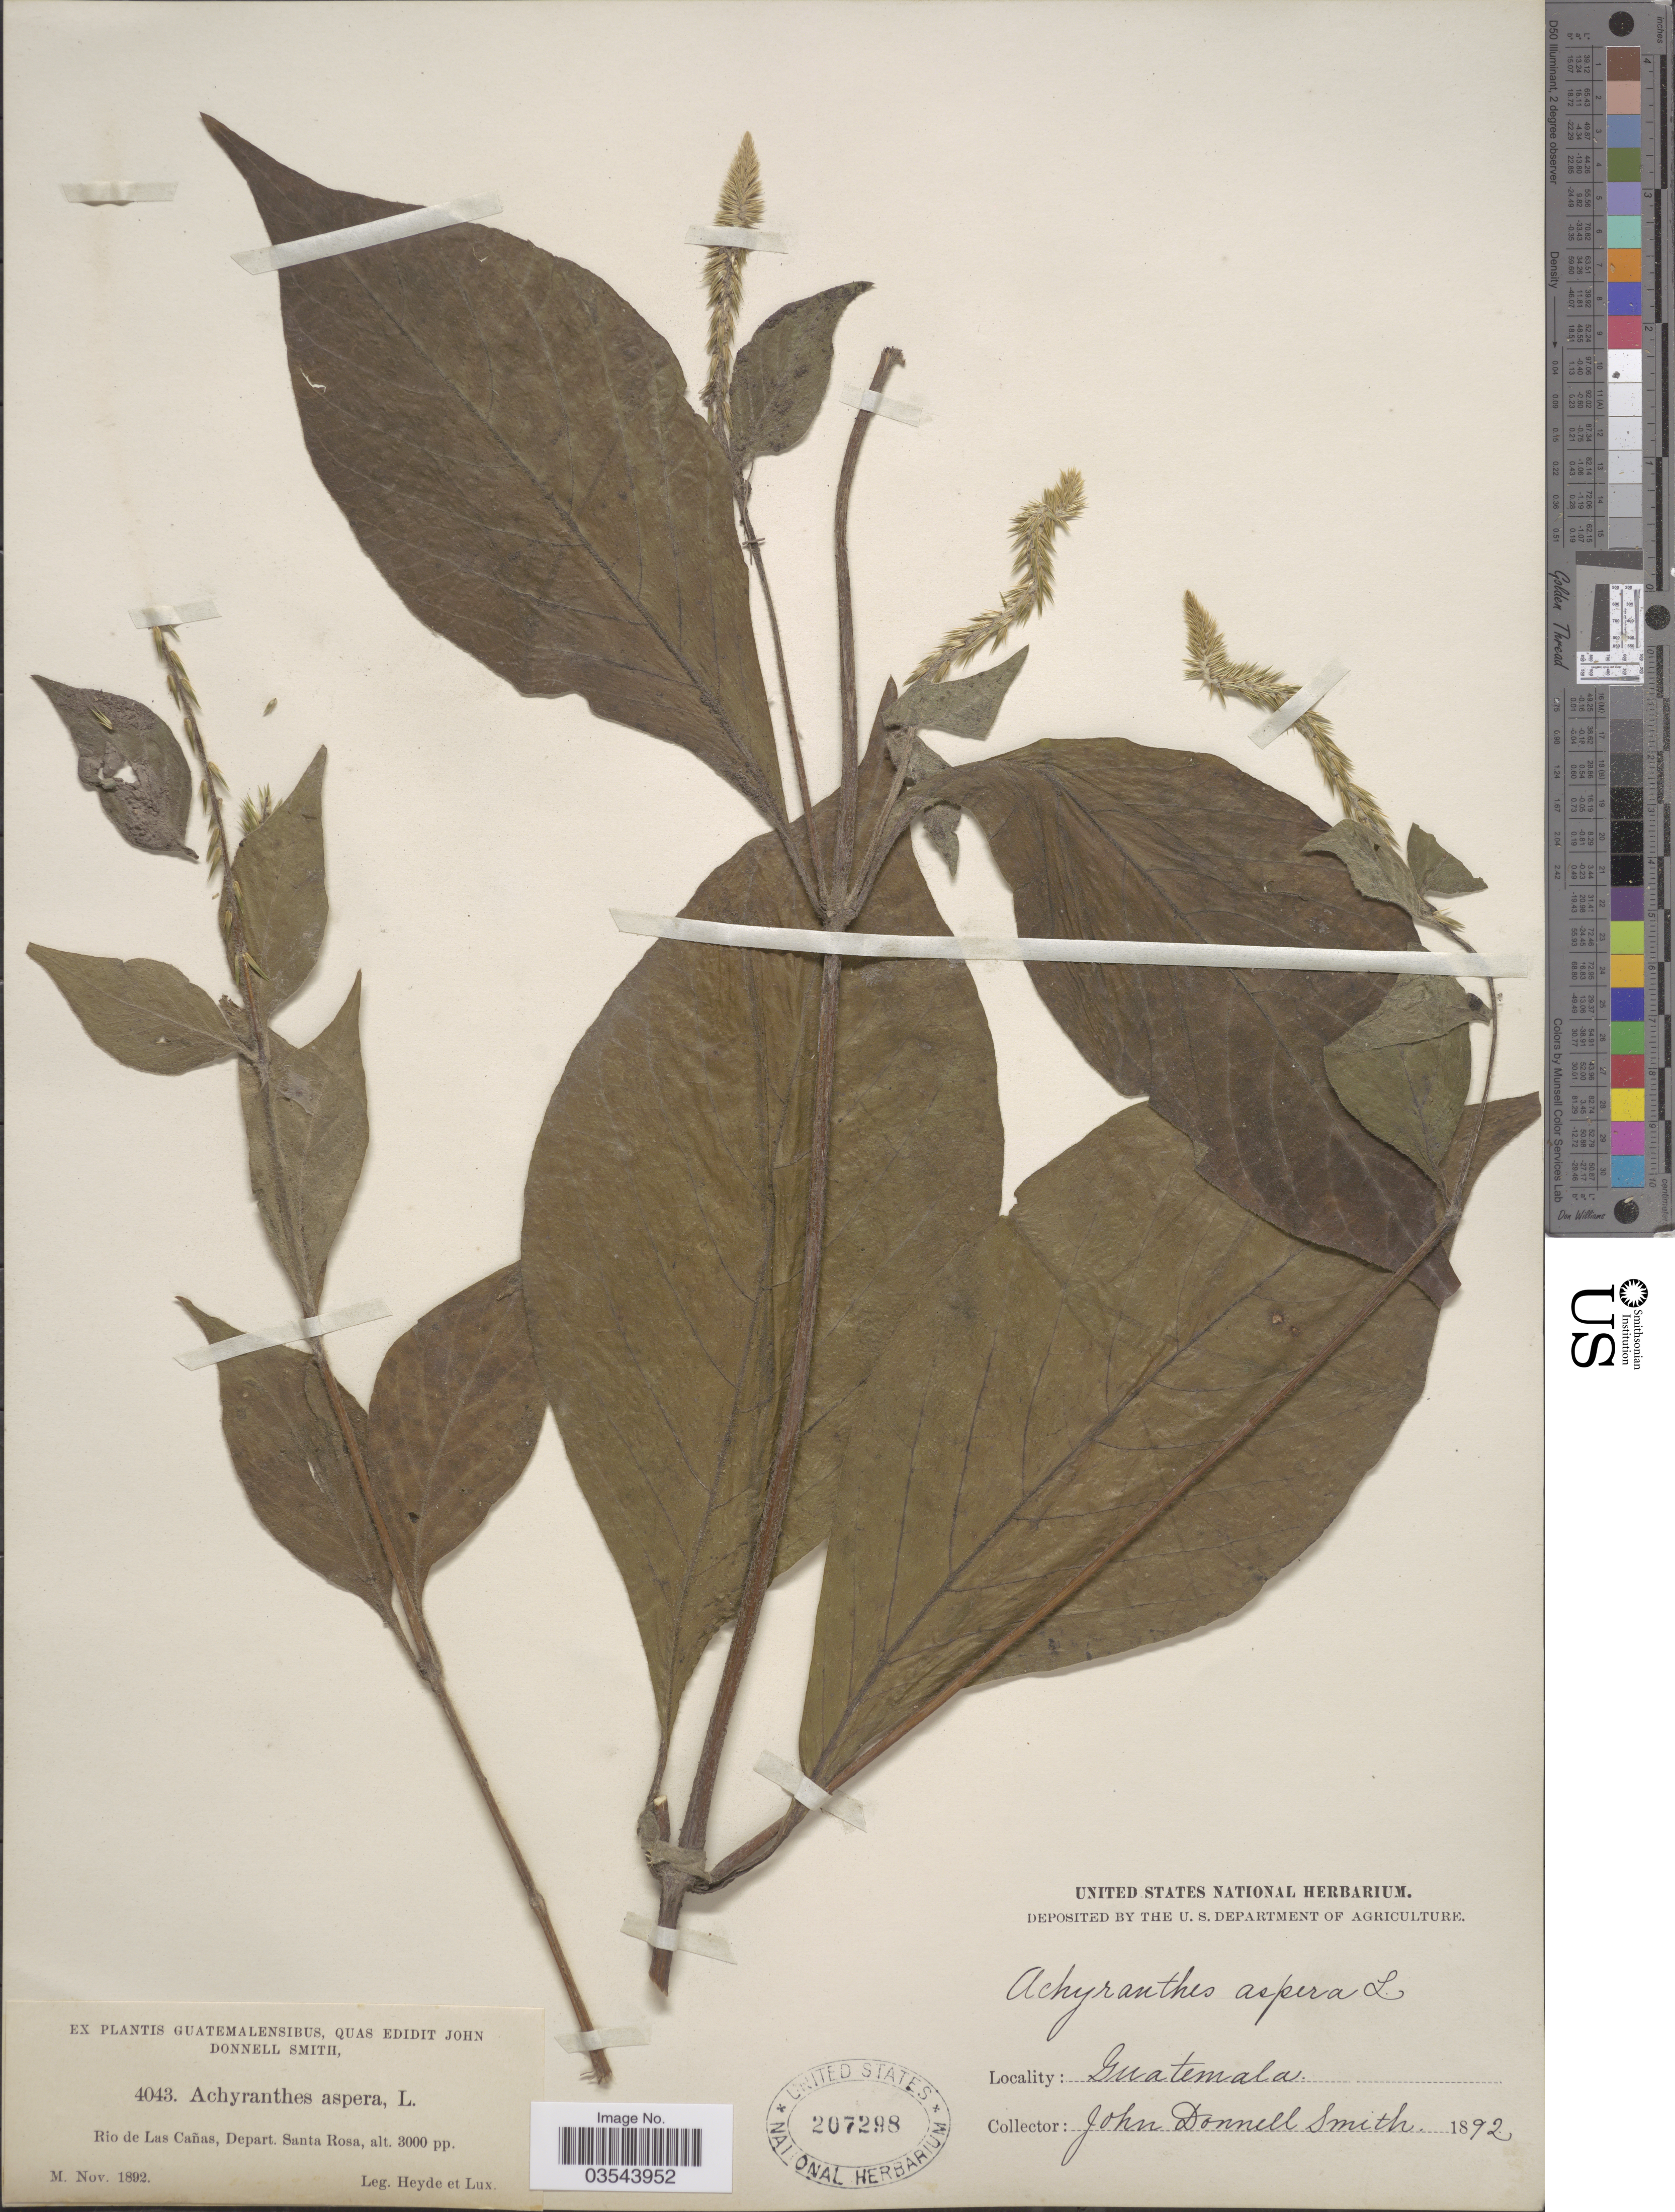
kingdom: Plantae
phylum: Tracheophyta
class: Magnoliopsida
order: Caryophyllales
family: Amaranthaceae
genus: Achyranthes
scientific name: Achyranthes aspera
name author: L.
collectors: J. Donnell Smith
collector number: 4043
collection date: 1892-11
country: Guatemala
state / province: Santa Rosa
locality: Rio de Las Cañas, Depart. Santa Rosa.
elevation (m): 914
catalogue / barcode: US 207298